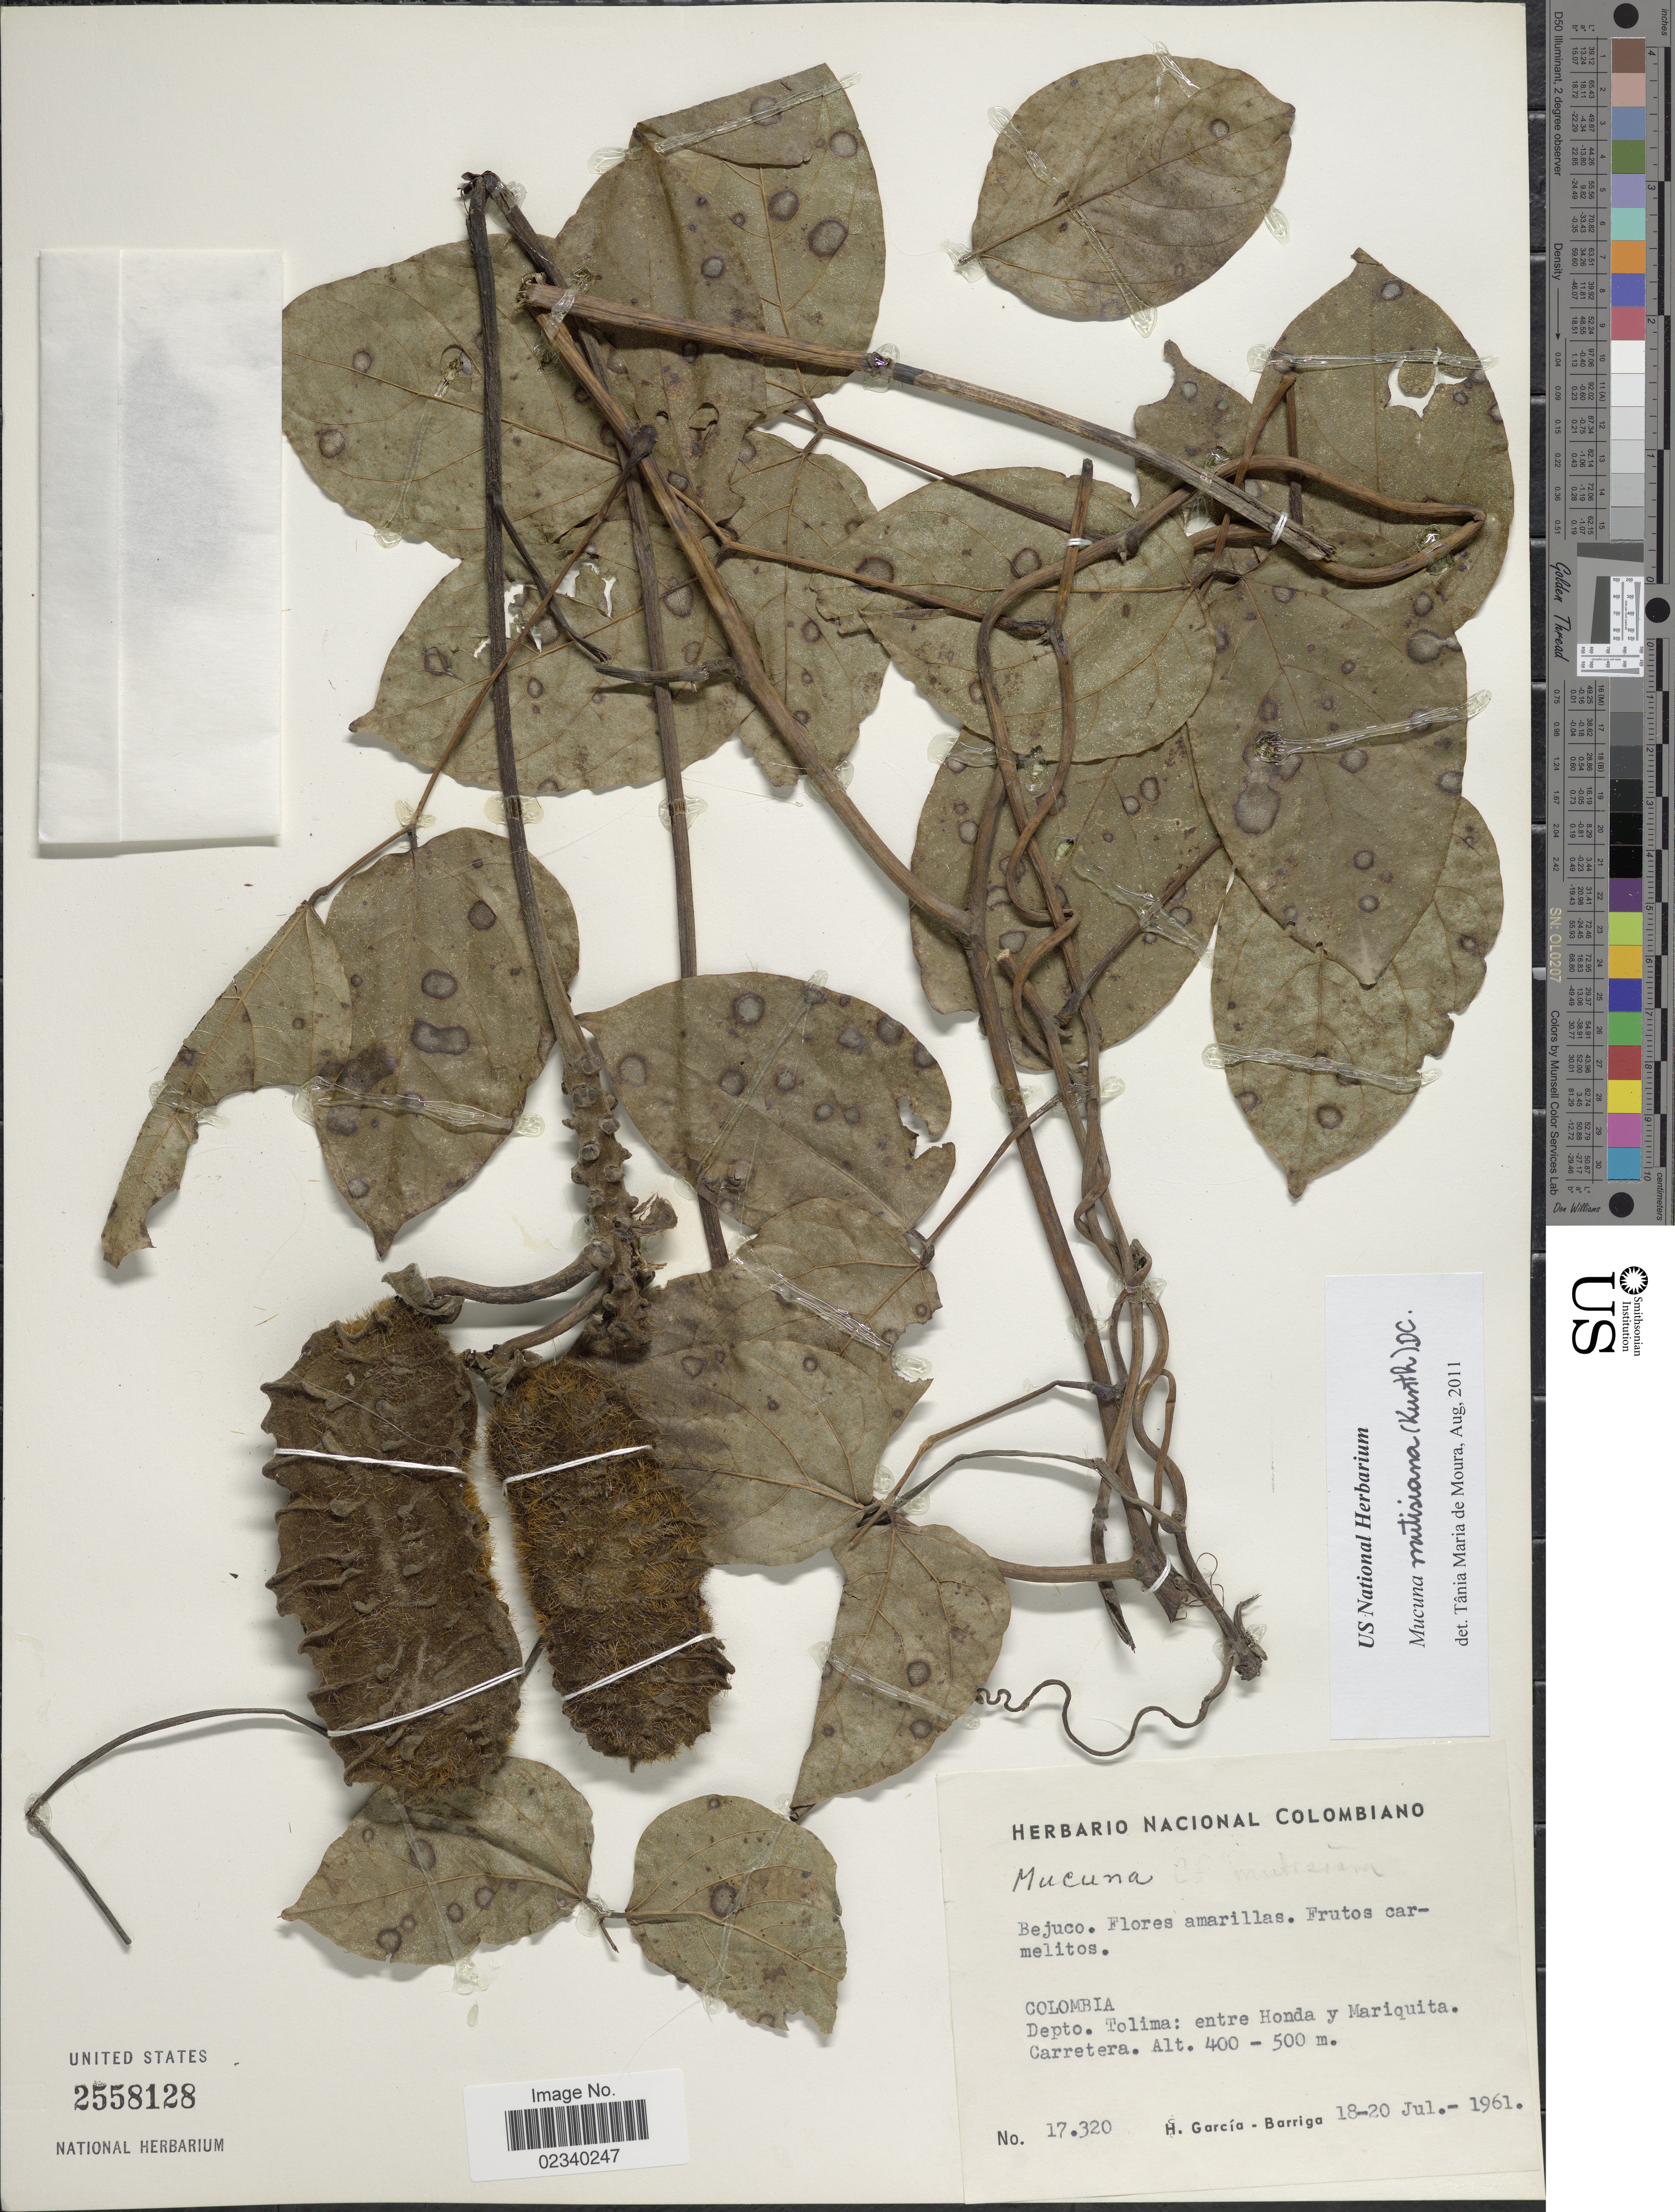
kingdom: Plantae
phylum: Tracheophyta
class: Magnoliopsida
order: Fabales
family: Fabaceae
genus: Mucuna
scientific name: Mucuna mutisiana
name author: (Kunth) DC.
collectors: H. García Barriga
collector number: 17320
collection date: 1961-07-18/1961-07-20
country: Colombia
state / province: Tolima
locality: Depto. tolima: entre Honda y Mariquita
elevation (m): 400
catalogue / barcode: US 2558128